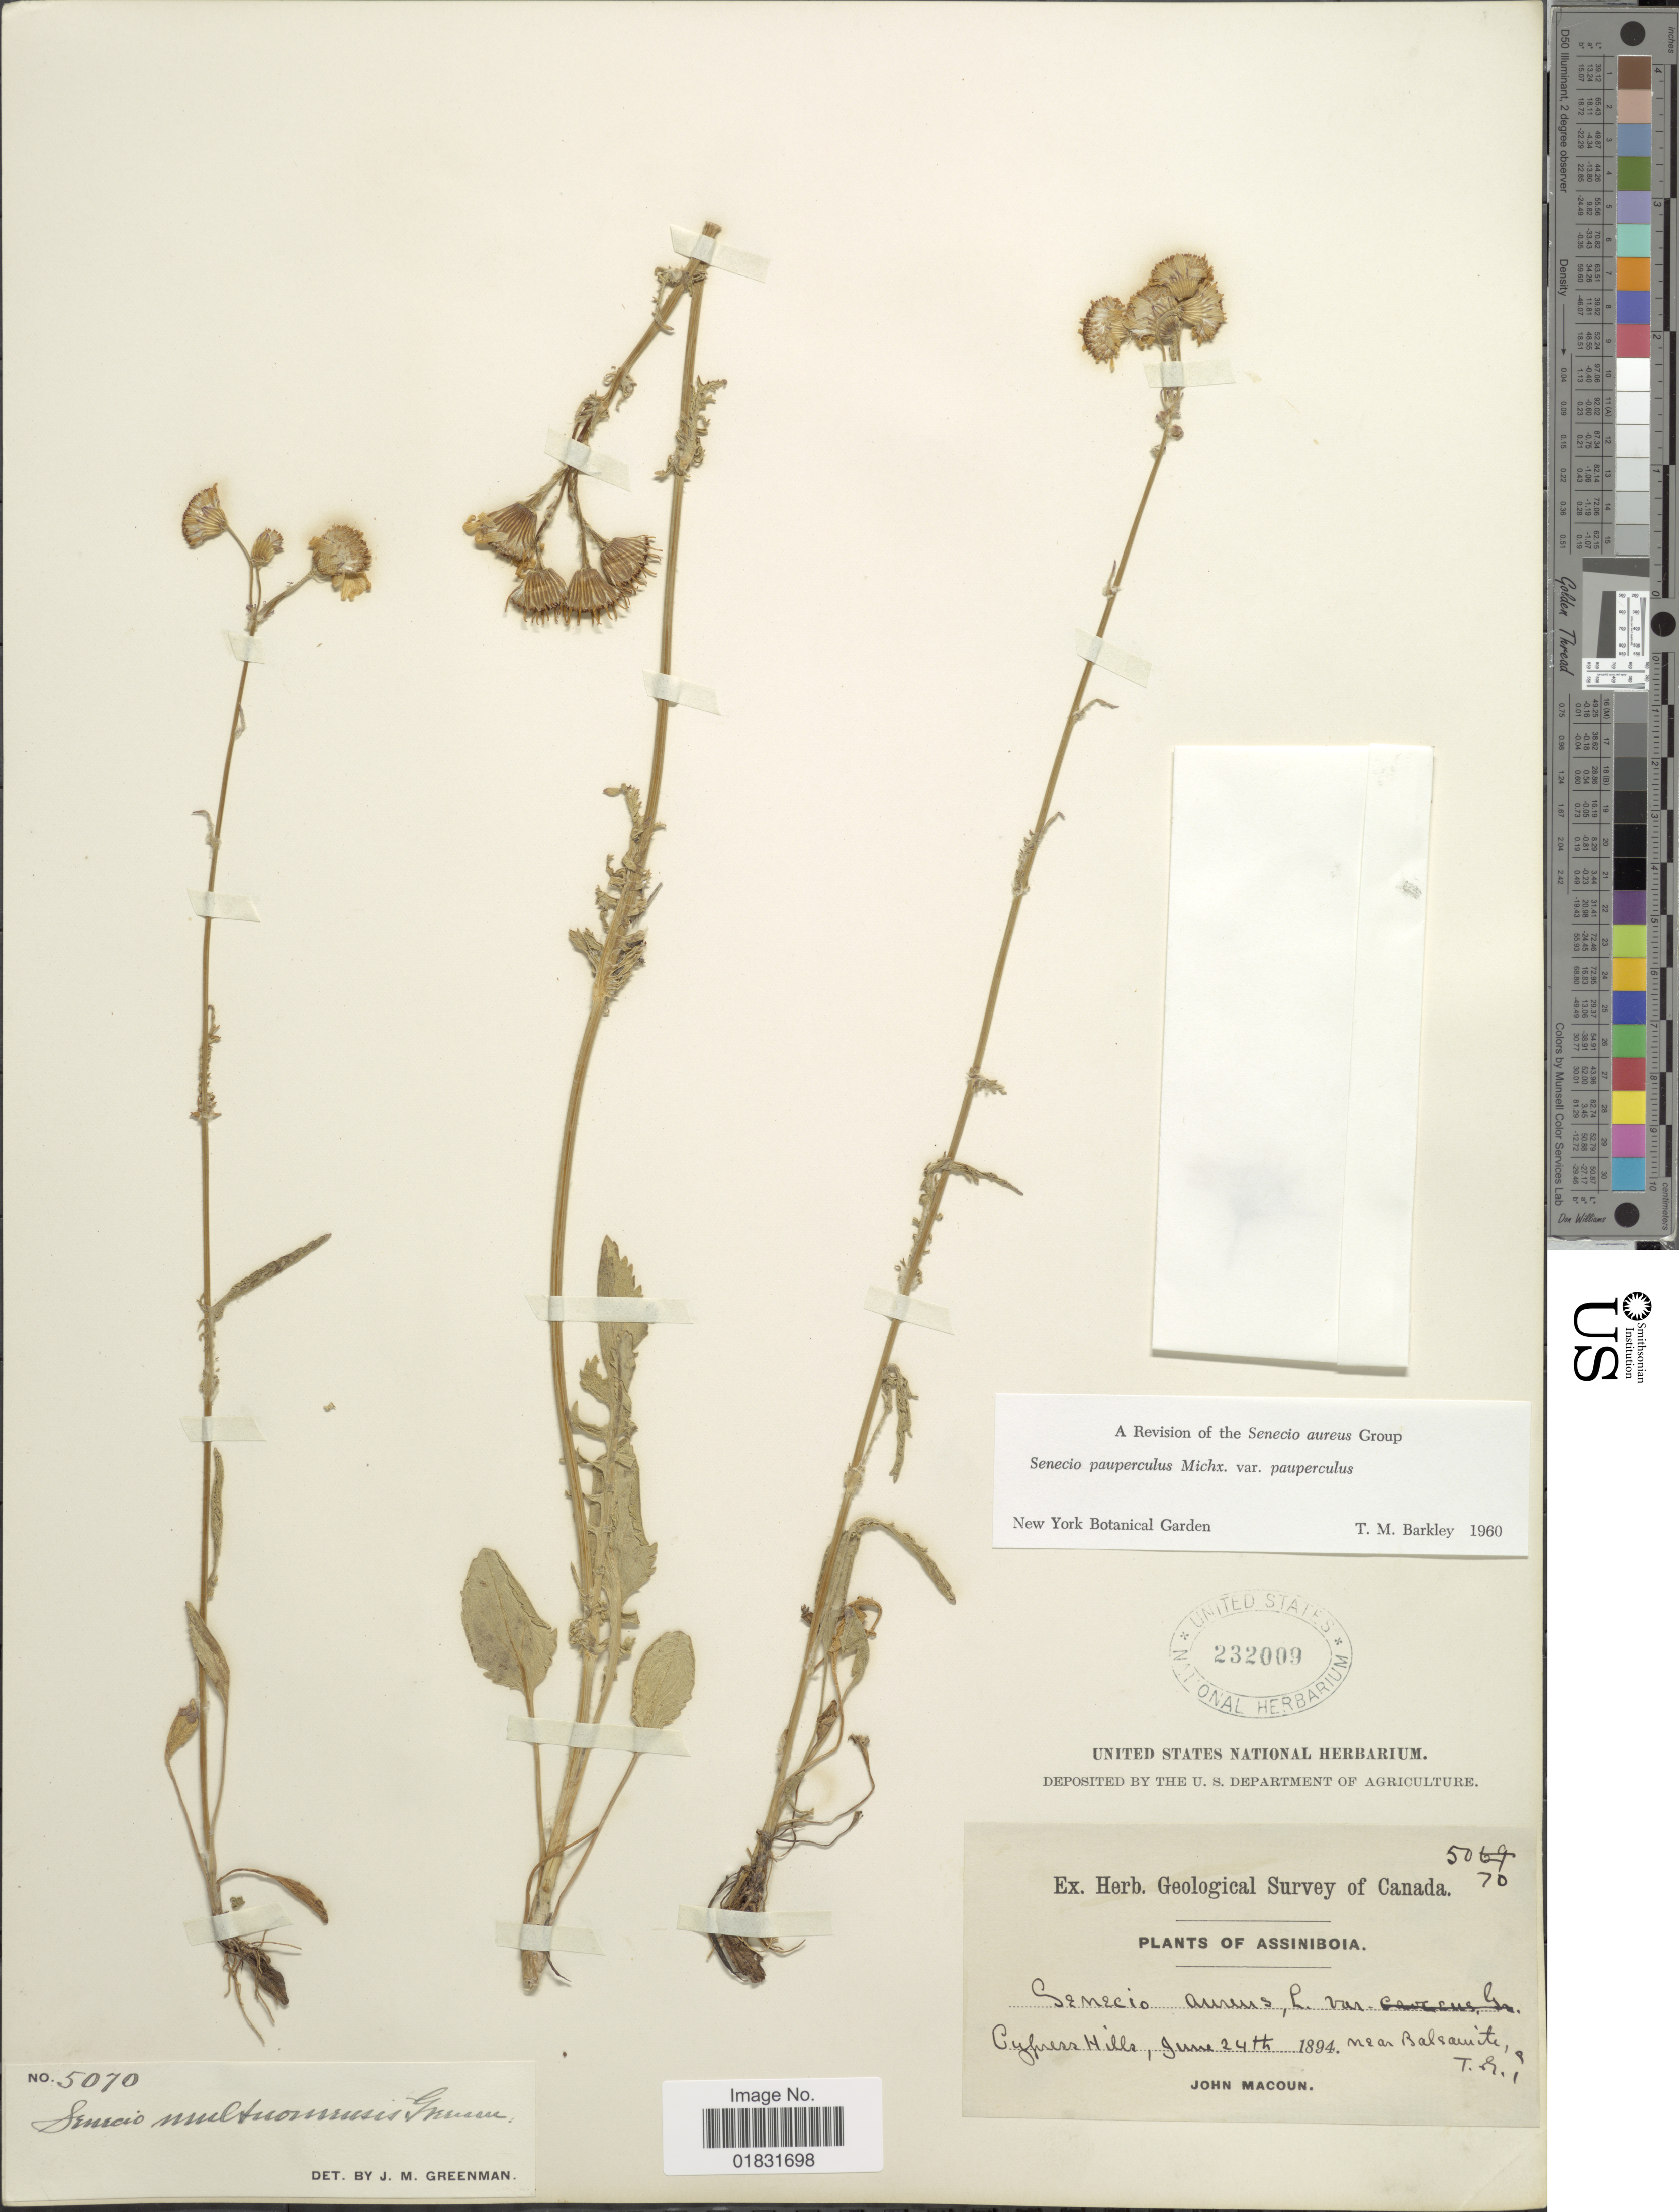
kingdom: Plantae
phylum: Tracheophyta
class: Magnoliopsida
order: Asterales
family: Asteraceae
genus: Packera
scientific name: Packera paupercula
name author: (Michx.) Á. Löve & D. Löve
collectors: J. Macoun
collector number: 5070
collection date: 1894-06-24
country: Canada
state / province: Alberta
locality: Assiniboia, Cypress Hills, near Balsmite.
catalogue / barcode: US 232009